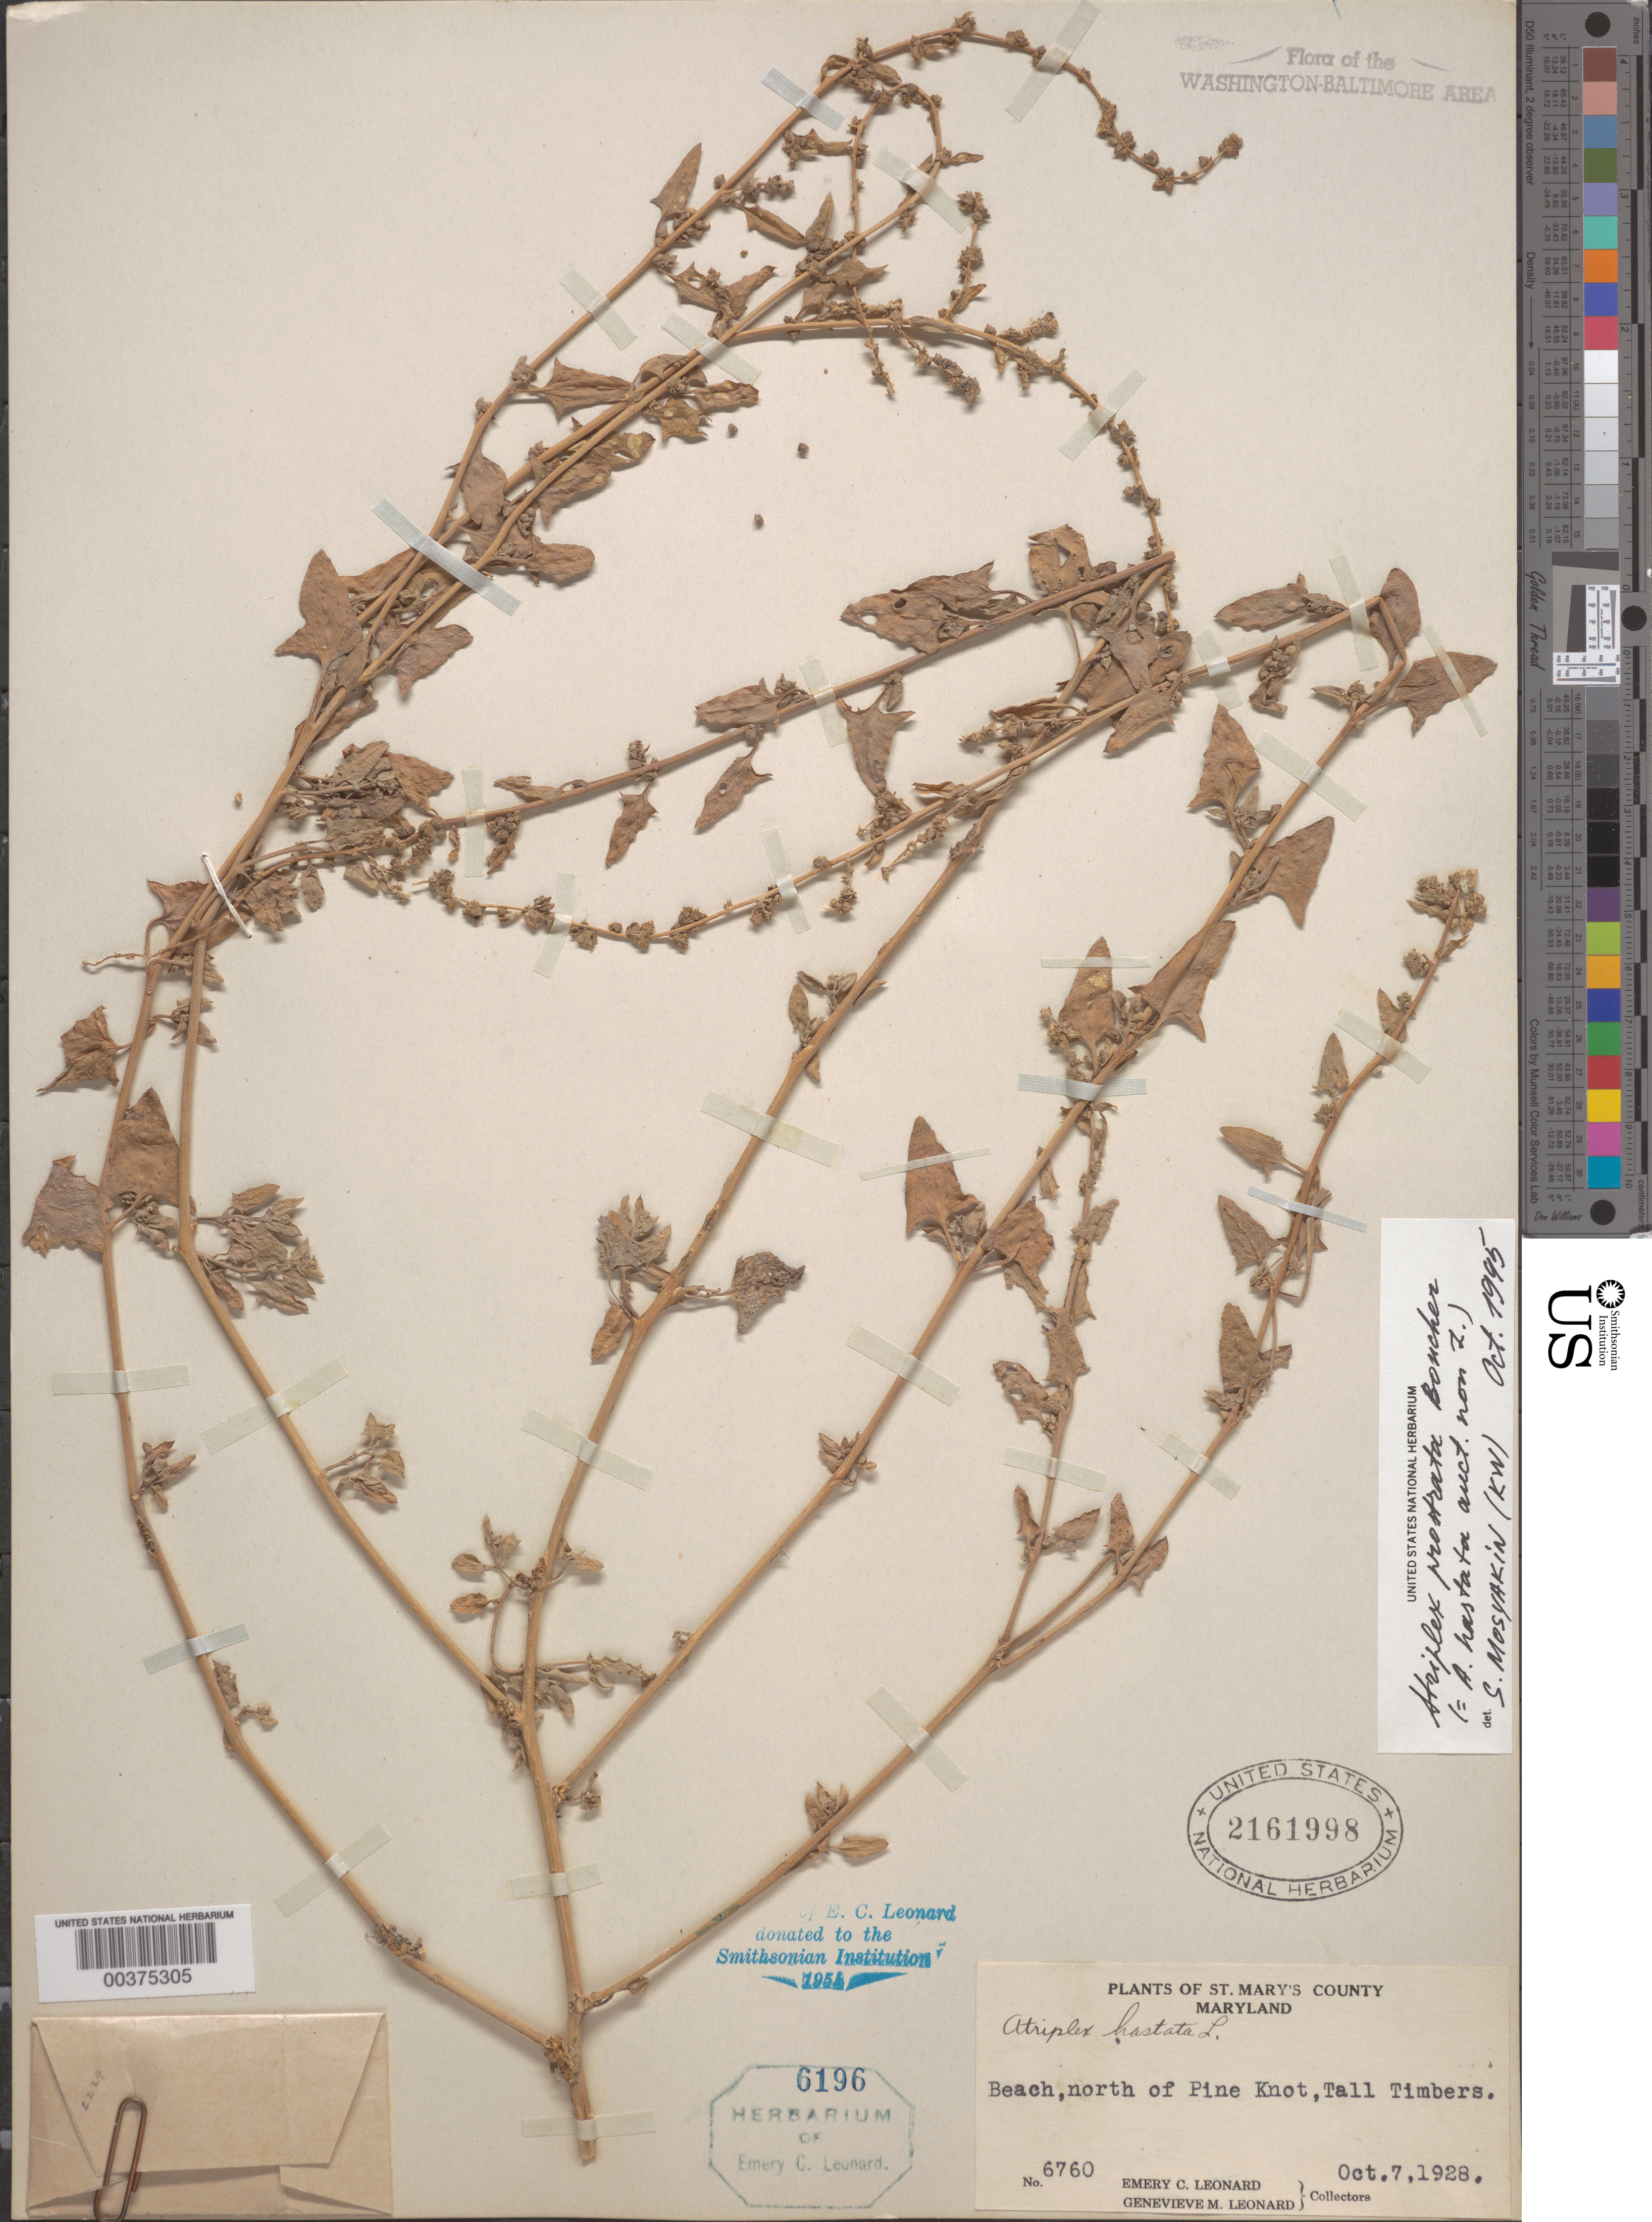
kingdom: Plantae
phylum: Tracheophyta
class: Magnoliopsida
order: Caryophyllales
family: Amaranthaceae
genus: Atriplex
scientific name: Atriplex patula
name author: L.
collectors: E. C. Leonard & G. M. Leonard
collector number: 6760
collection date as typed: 07 Oct 1928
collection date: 1928-10-07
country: United States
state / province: Maryland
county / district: St. Mary's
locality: North of Pine Knot, Tall Timbers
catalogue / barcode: US 2161998